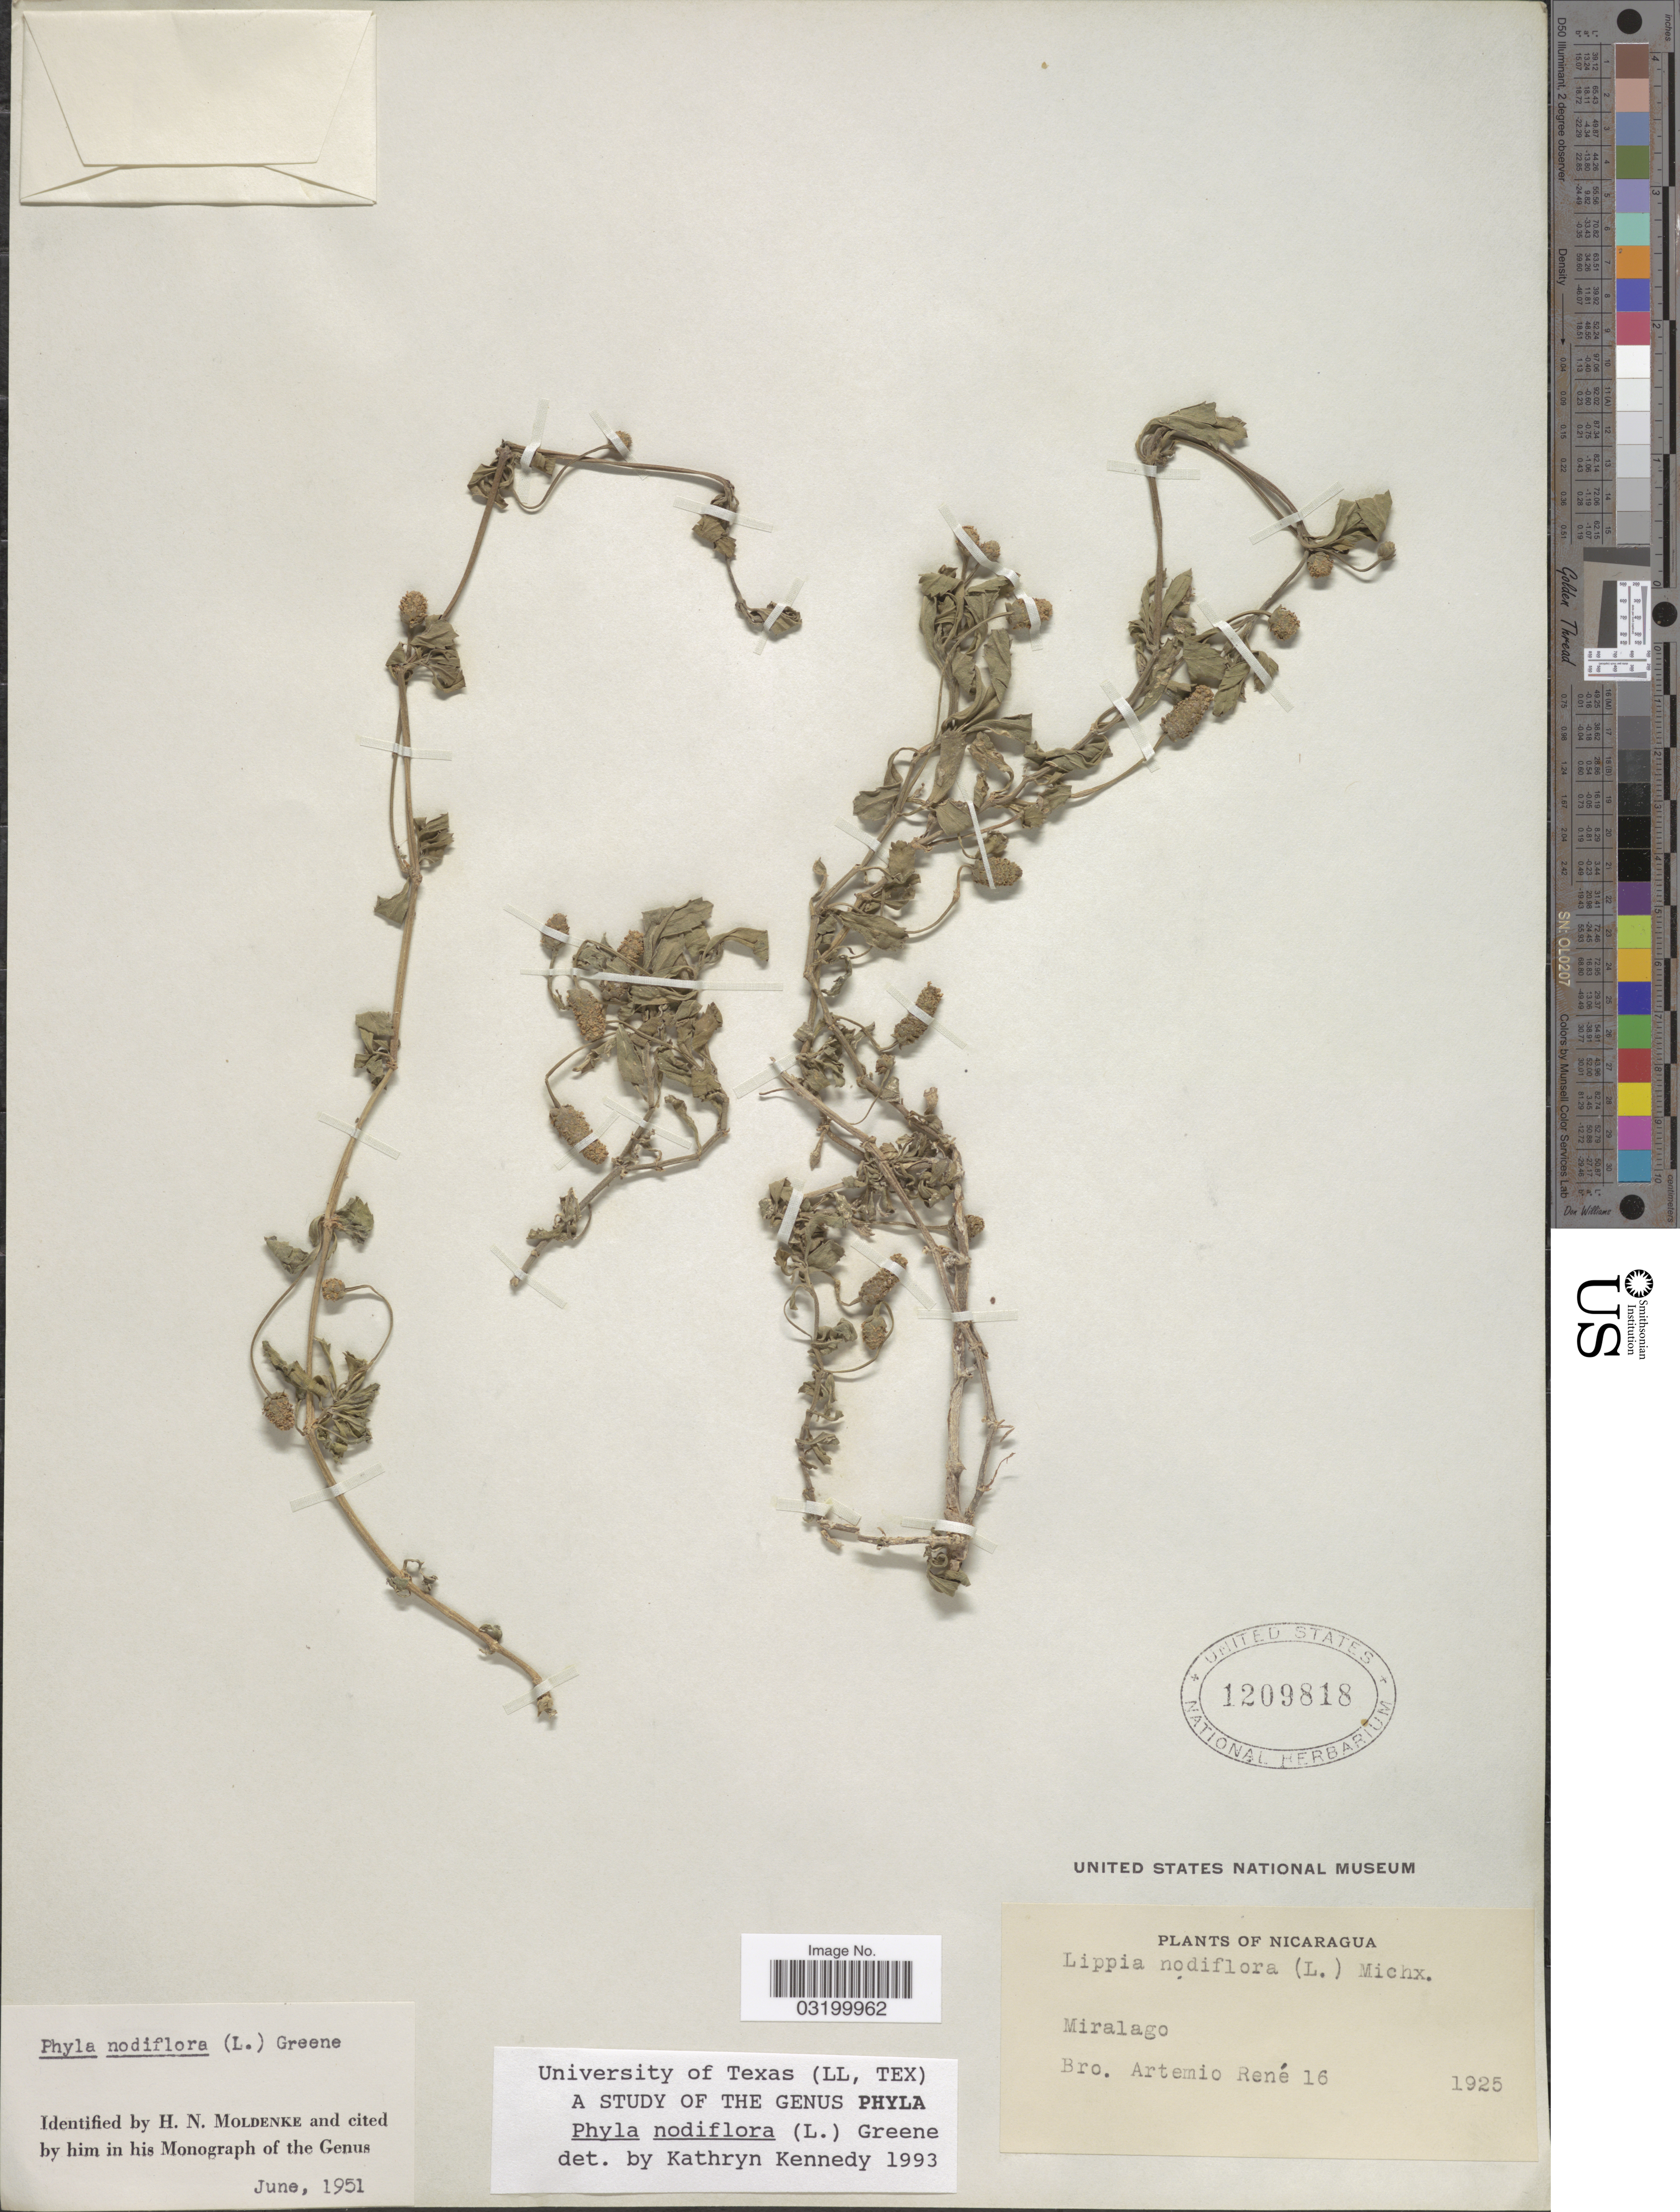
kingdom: Plantae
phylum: Tracheophyta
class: Magnoliopsida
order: Lamiales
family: Verbenaceae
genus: Phyla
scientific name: Phyla nodiflora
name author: (L.) Greene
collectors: B. Rene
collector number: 16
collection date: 1925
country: Nicaragua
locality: Miralago.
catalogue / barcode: US 1209818